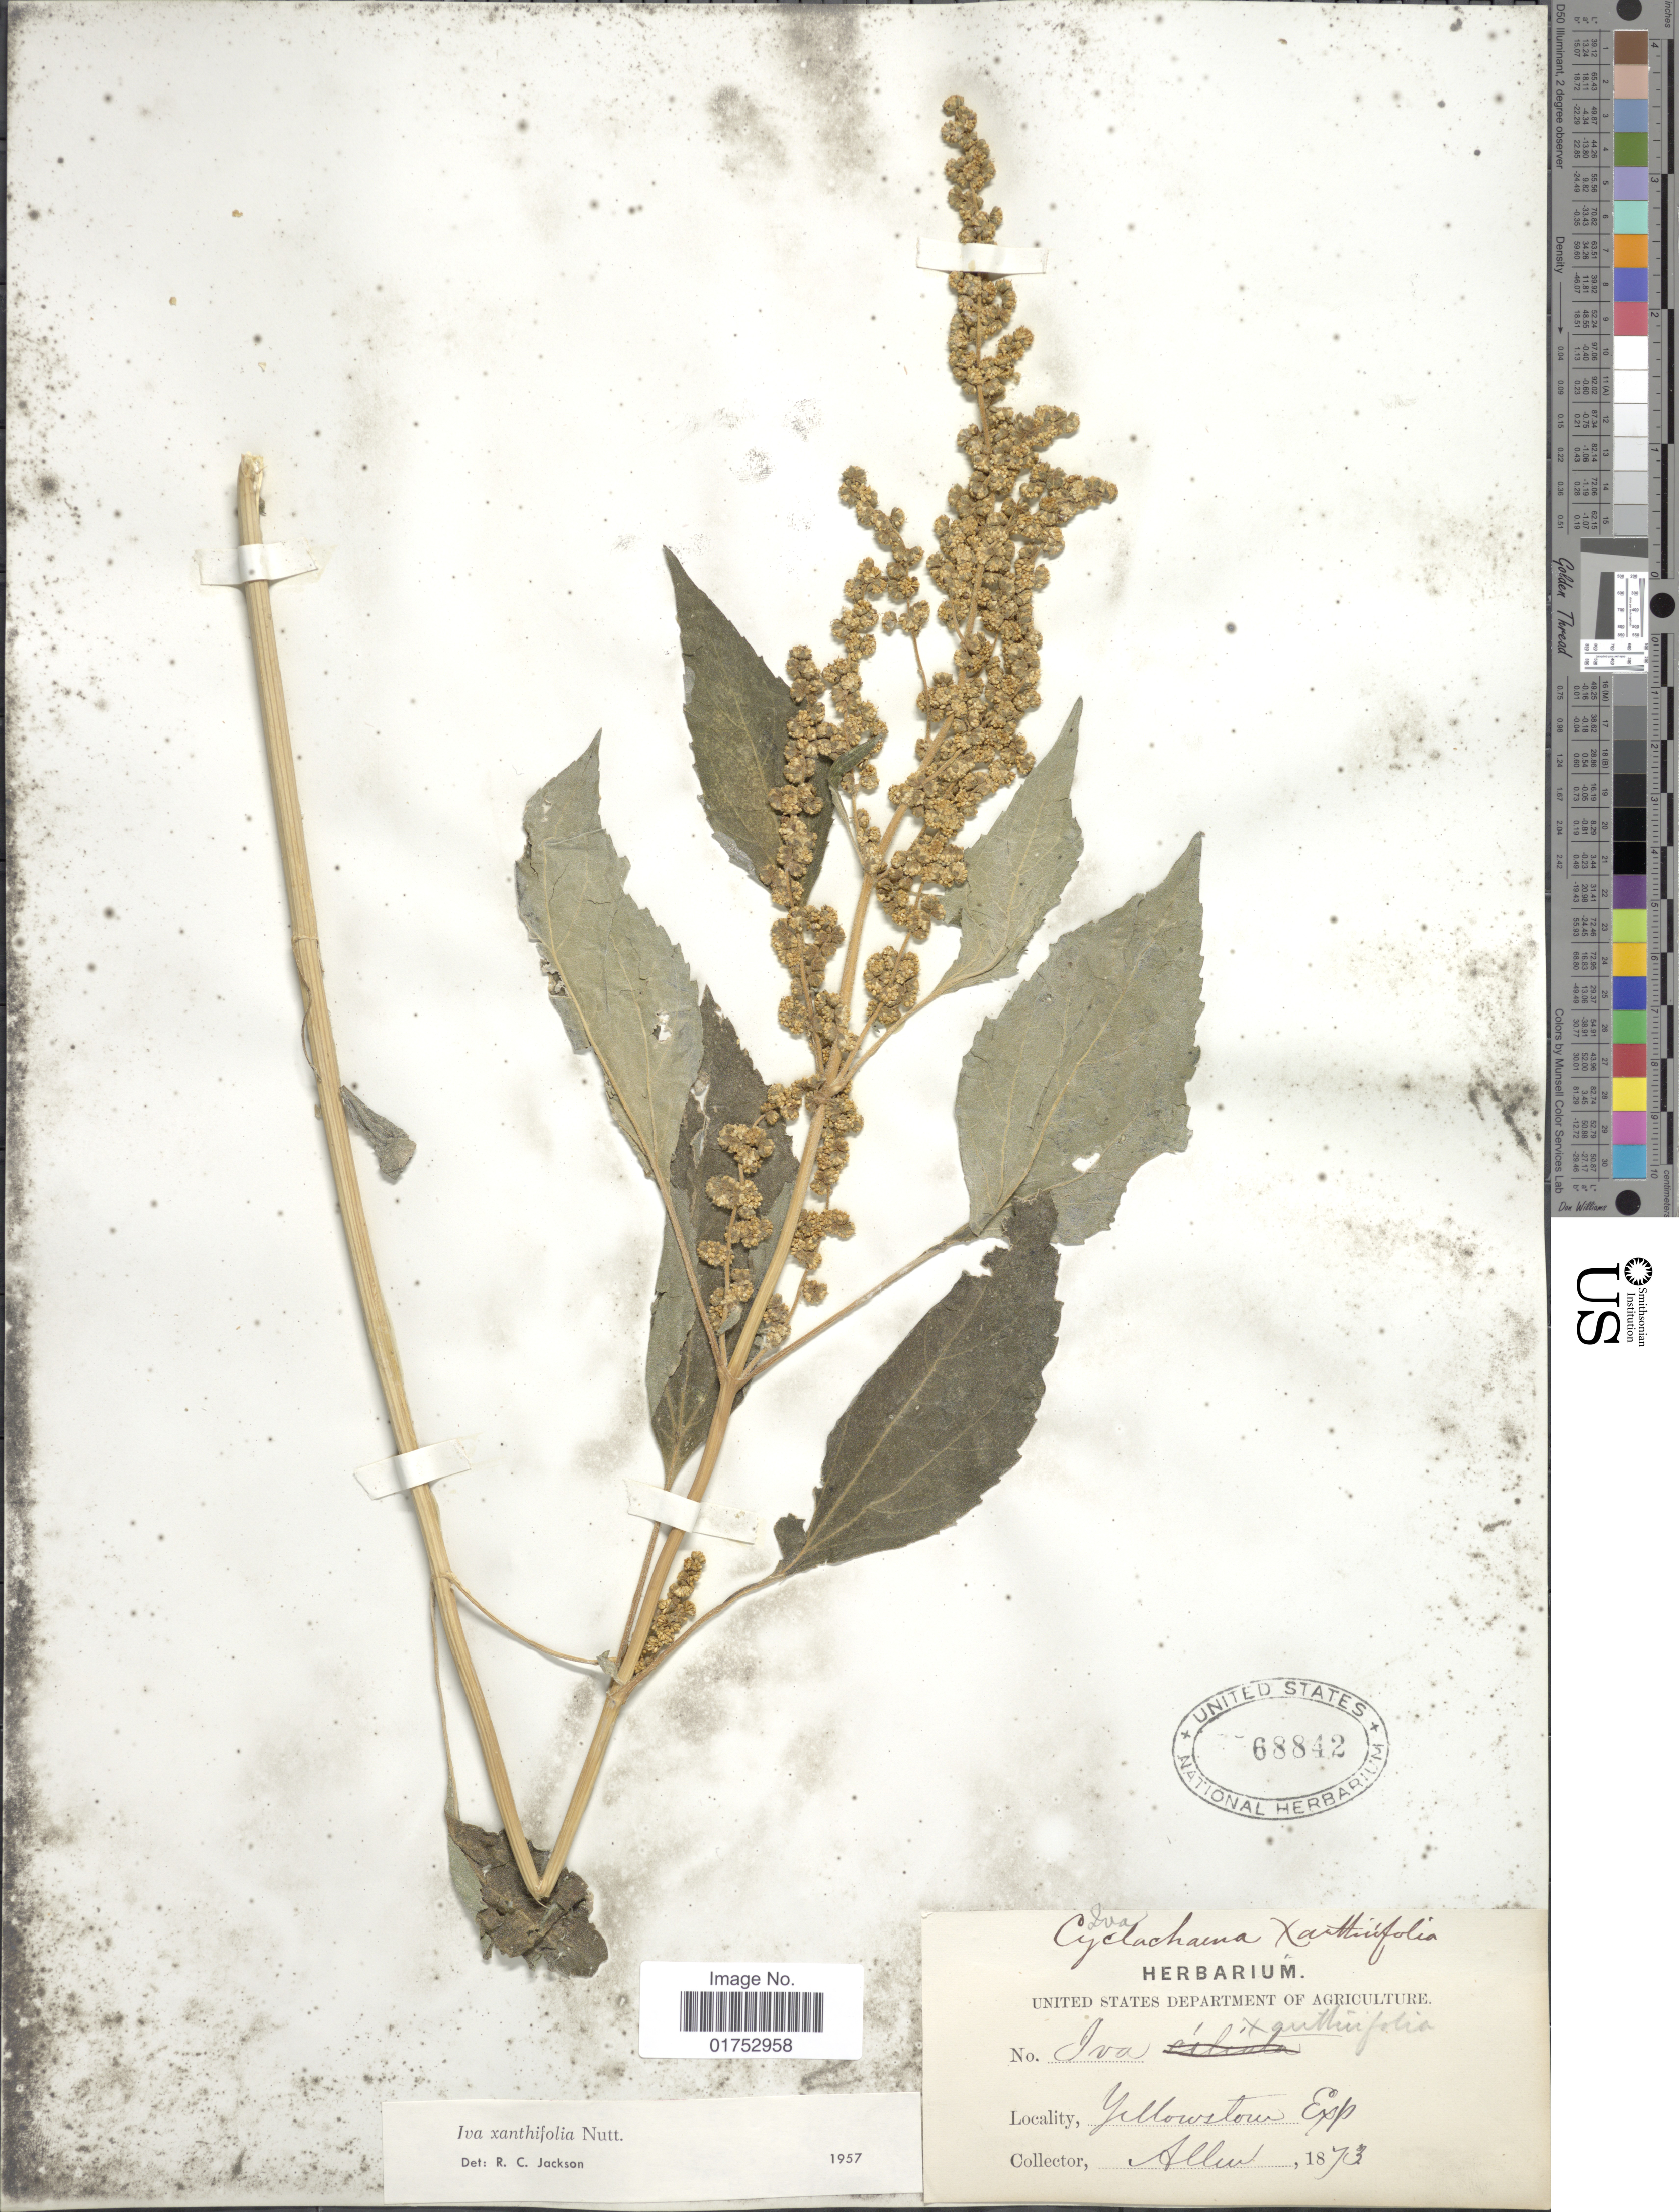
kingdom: Plantae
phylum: Tracheophyta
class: Magnoliopsida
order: Asterales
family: Asteraceae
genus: Iva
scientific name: Iva xanthifolia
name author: Nutt.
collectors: -- Allen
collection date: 1873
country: United States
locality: Yellowstone Exp.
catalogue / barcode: US 68842